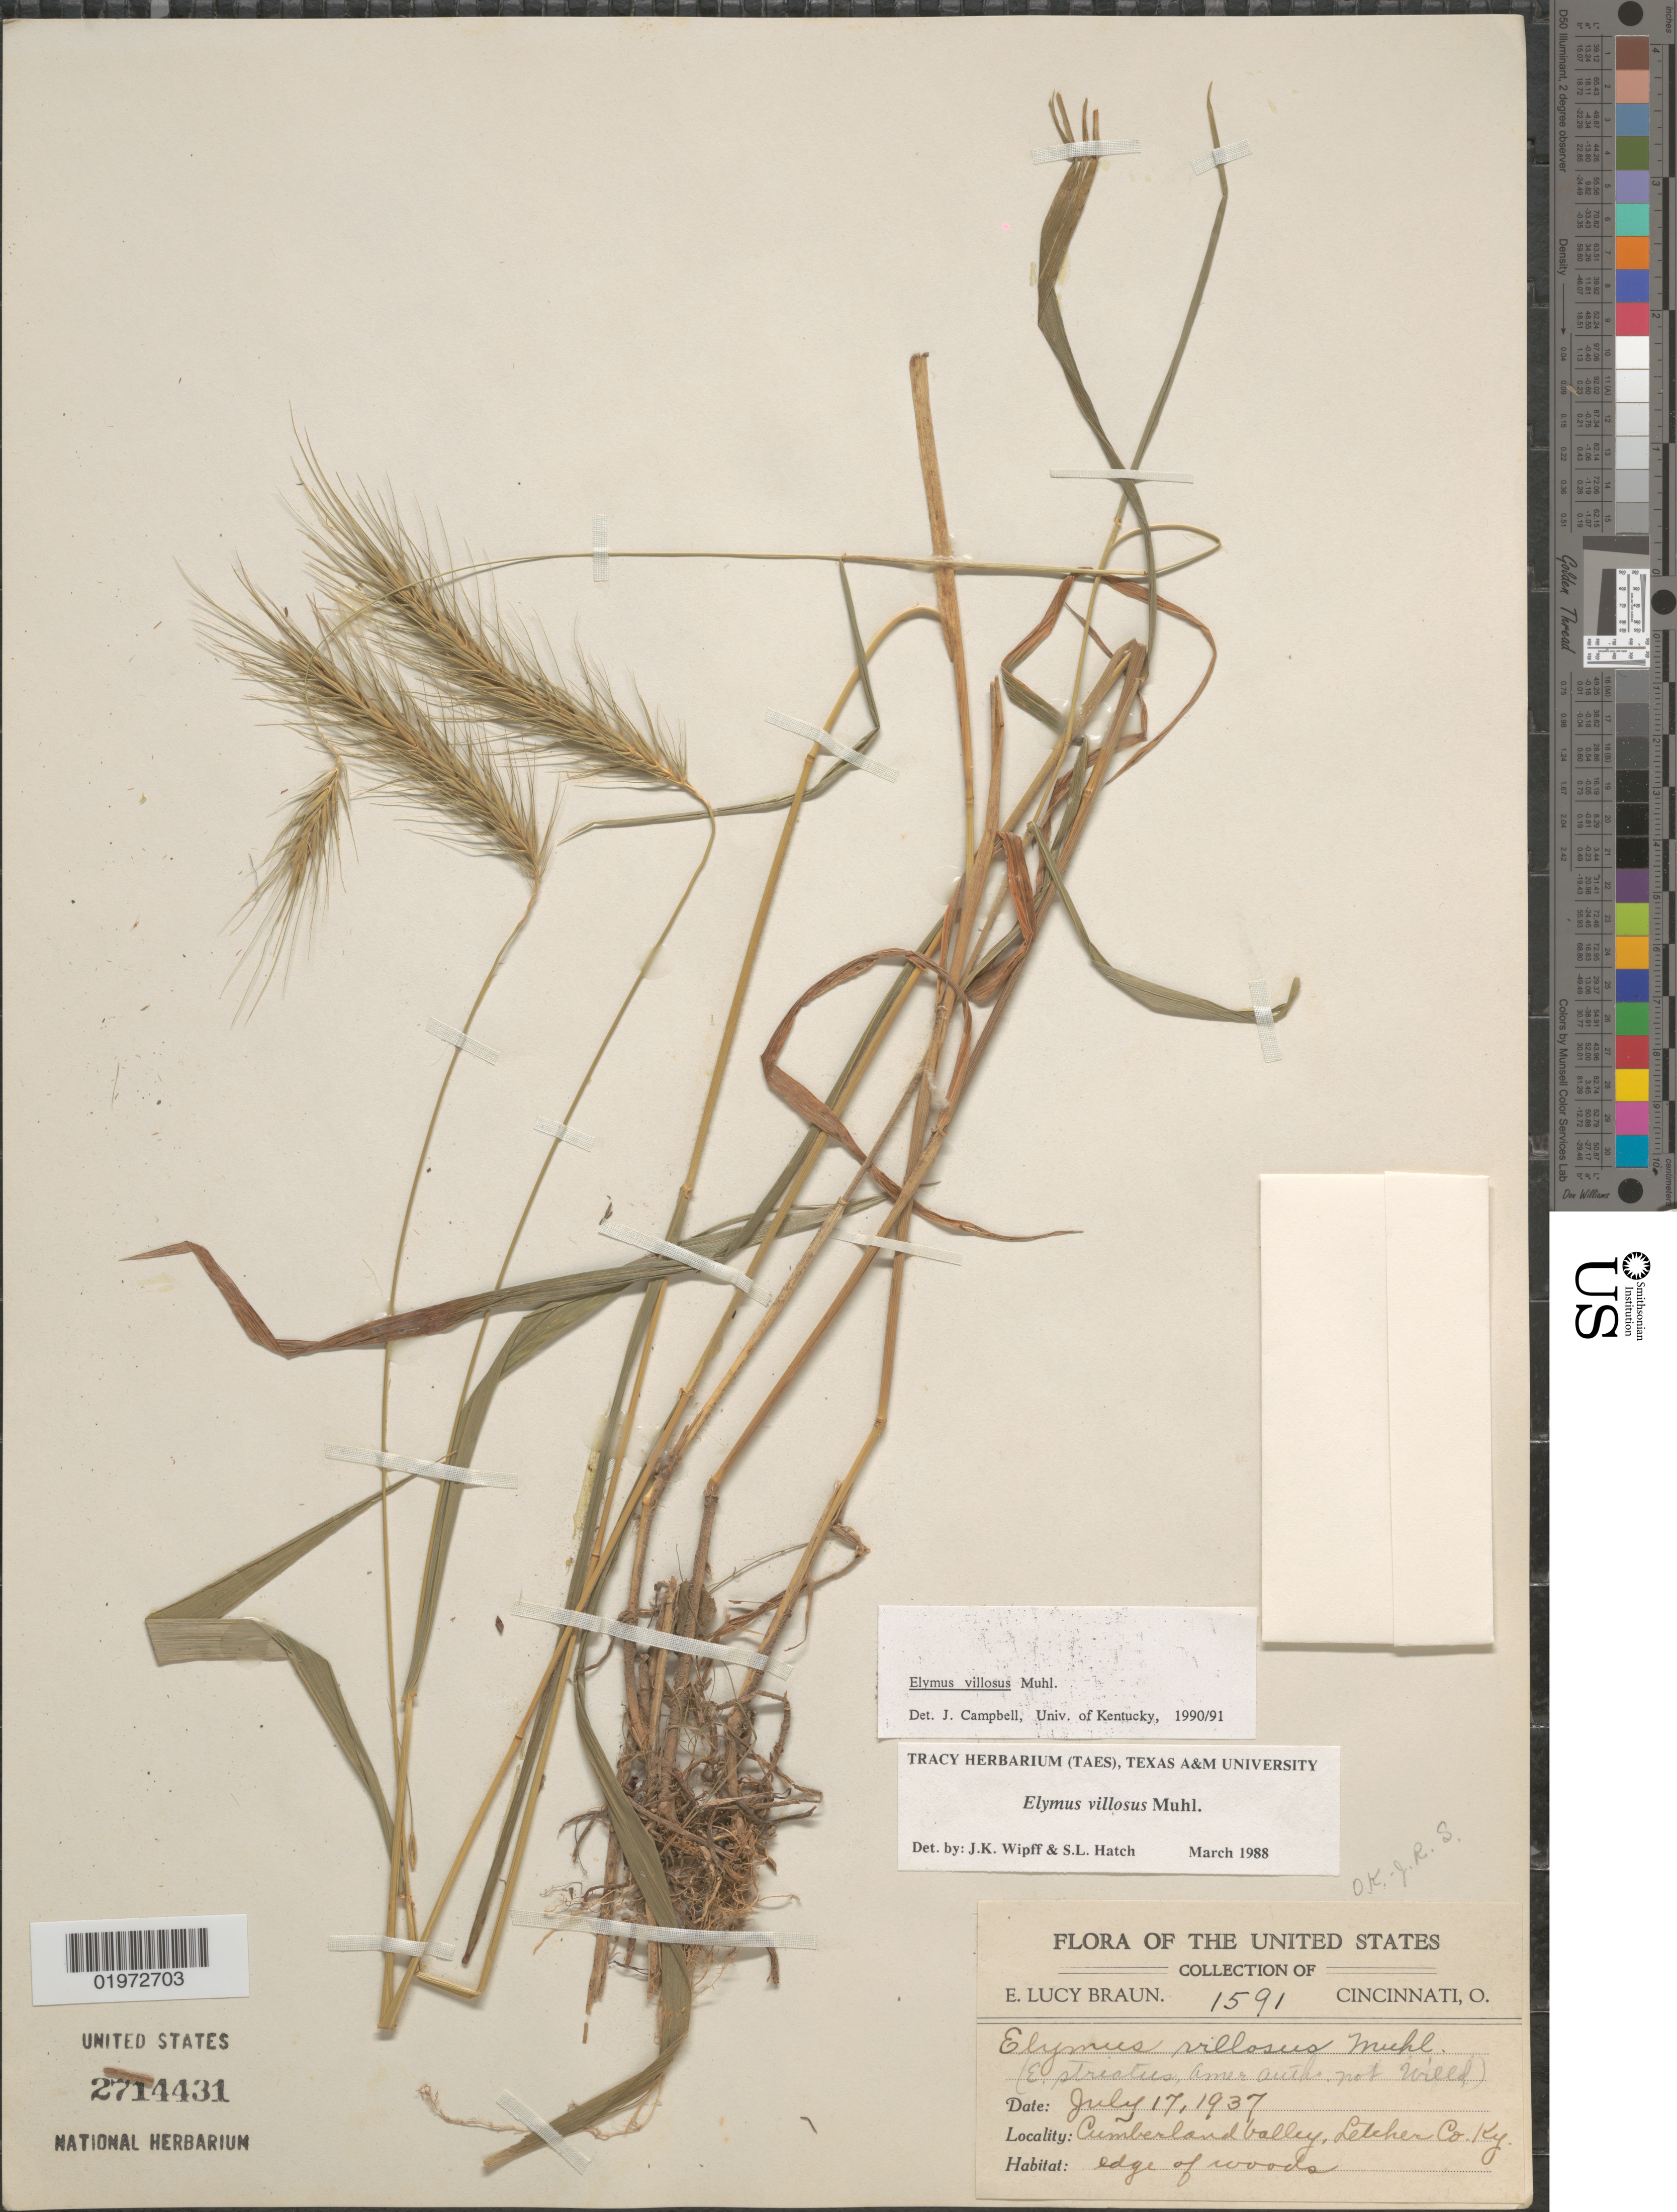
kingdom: Plantae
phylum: Tracheophyta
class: Liliopsida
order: Poales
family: Poaceae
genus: Elymus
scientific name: Elymus villosus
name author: Muhl. ex Willd.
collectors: E. L. Braun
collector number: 1591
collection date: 1937-07-17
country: United States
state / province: Kentucky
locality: Cumberland Valley, Letcher Co. Edge of woods.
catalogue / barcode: US 2714431